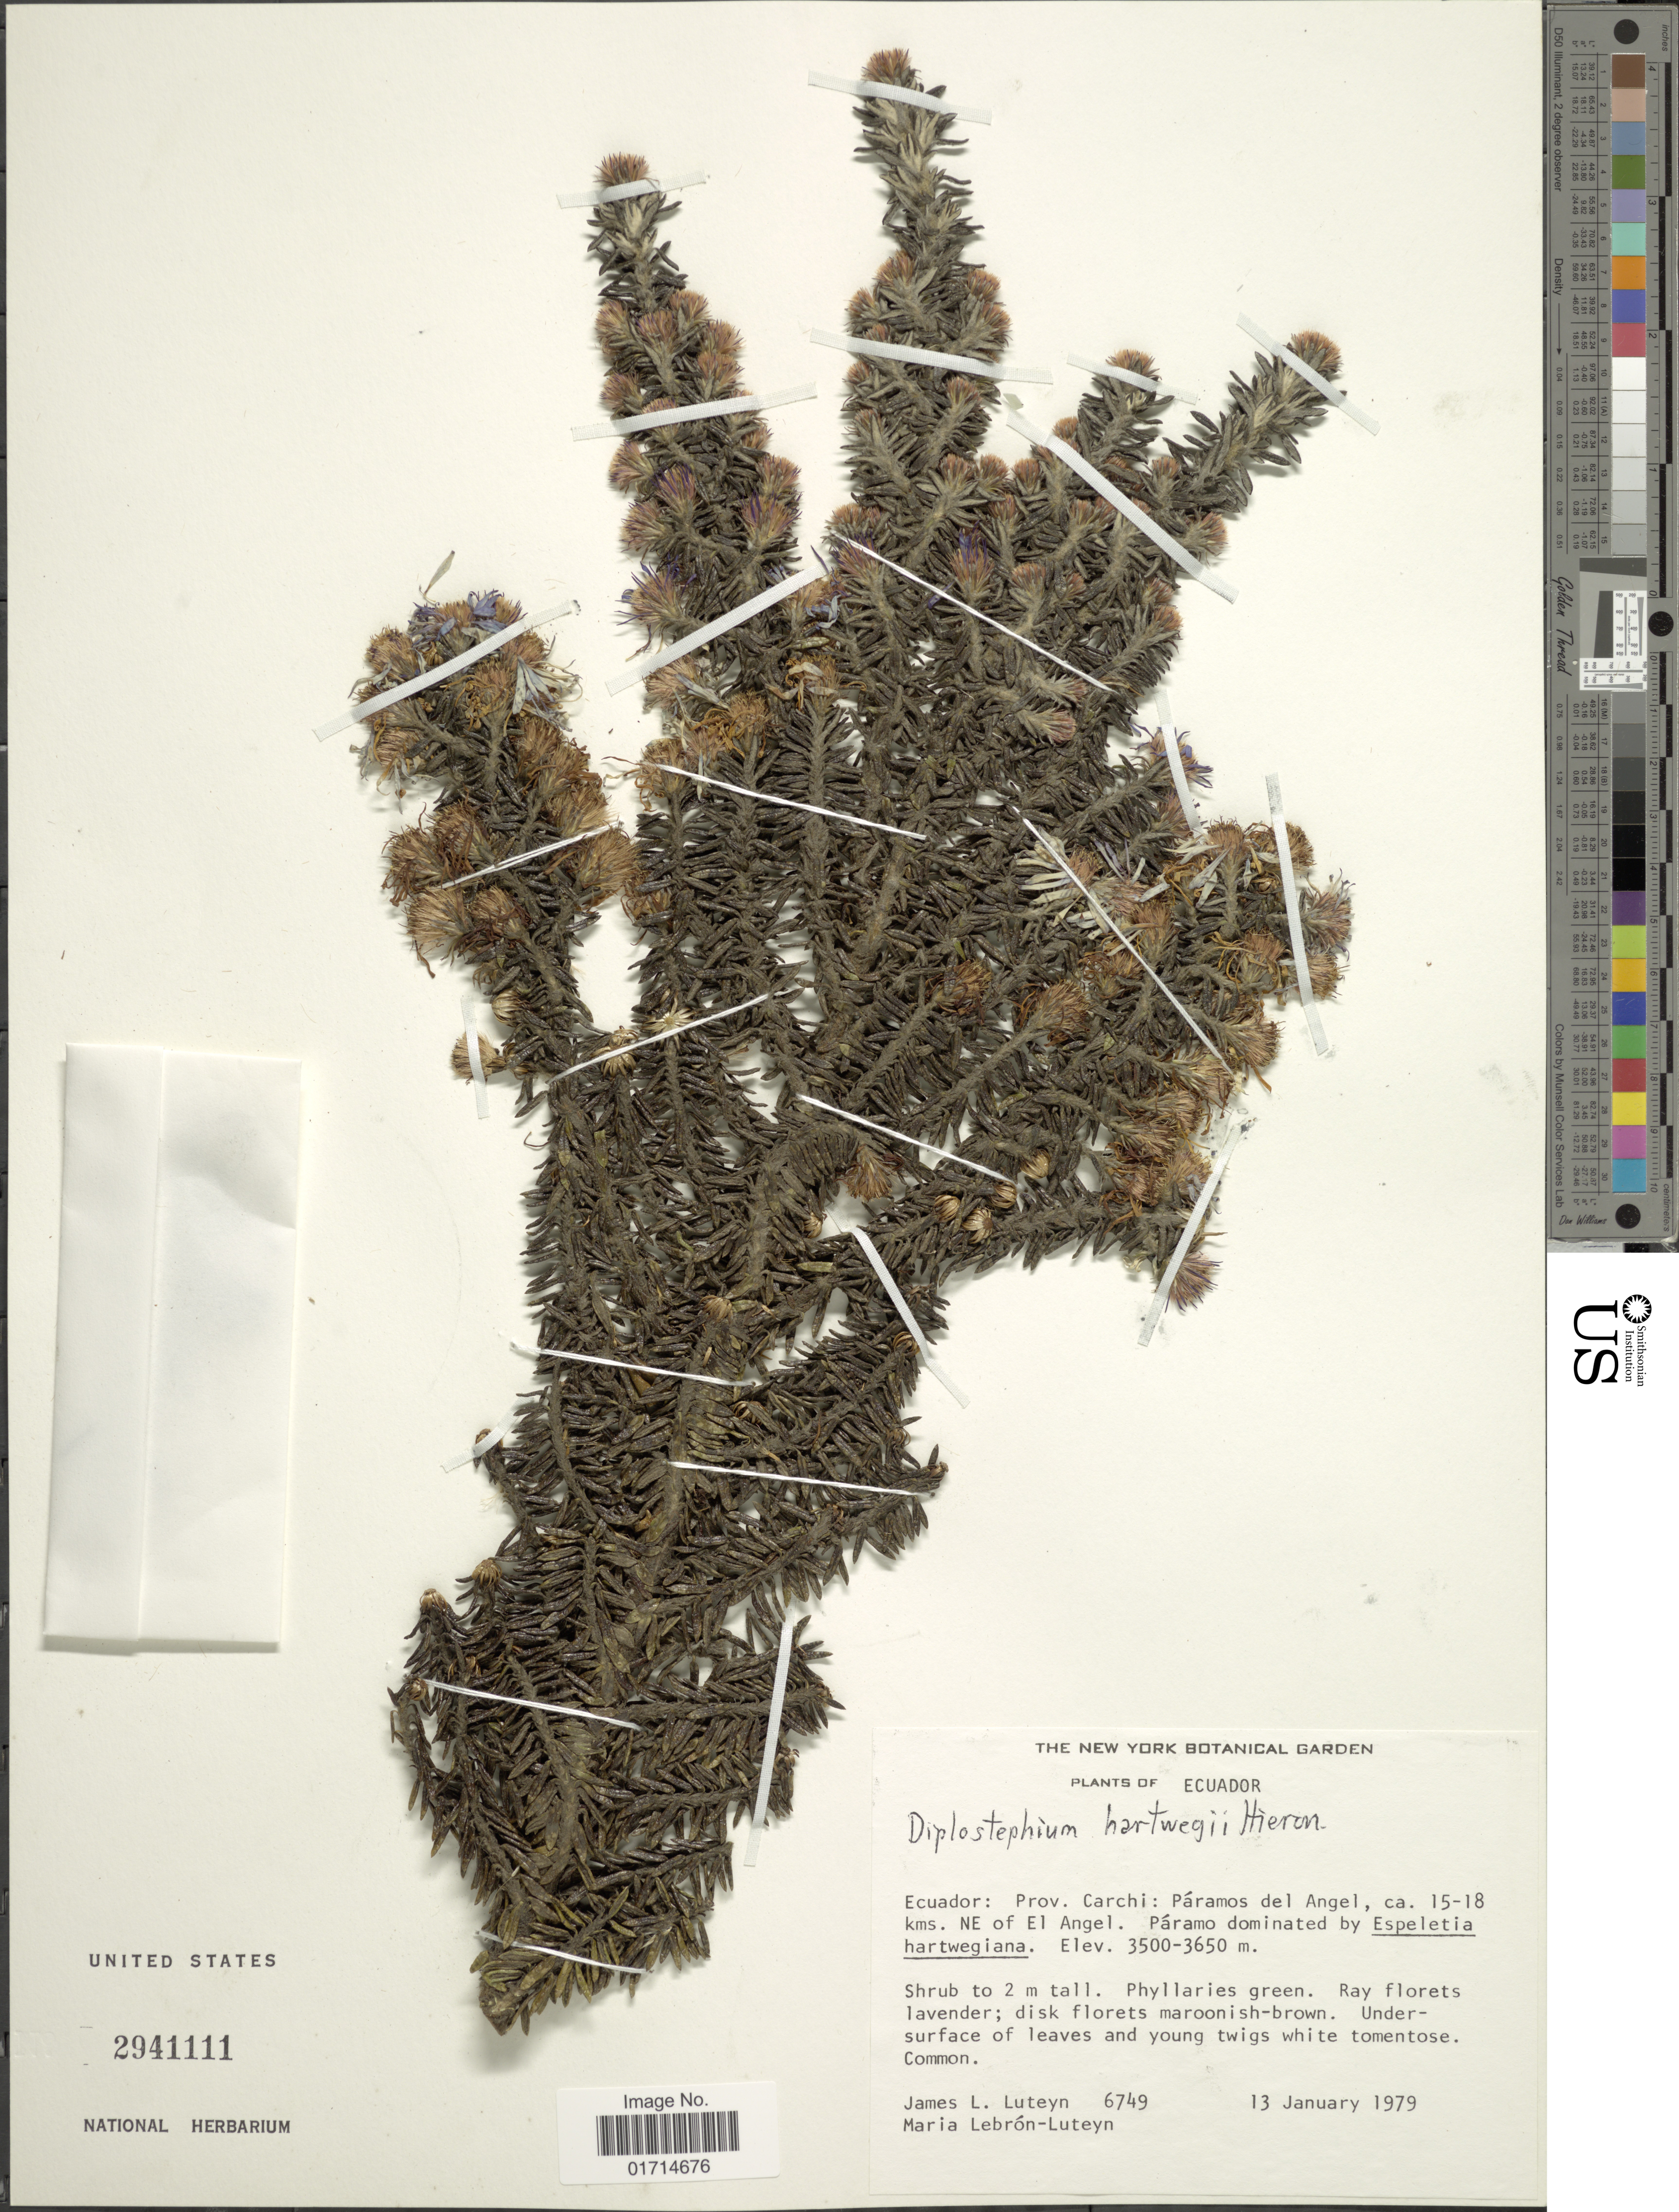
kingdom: Plantae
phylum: Tracheophyta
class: Magnoliopsida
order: Asterales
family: Asteraceae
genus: Diplostephium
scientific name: Diplostephium hartwegii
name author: Hieron.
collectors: J. L. Luteyn & M. L. Lebrón-Luteyn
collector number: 6749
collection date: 1979-01-13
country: Ecuador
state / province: Carchi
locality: Paramos del Angel, ca. 15-18 kms. NE of El Angel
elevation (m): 3500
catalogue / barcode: US 2941111